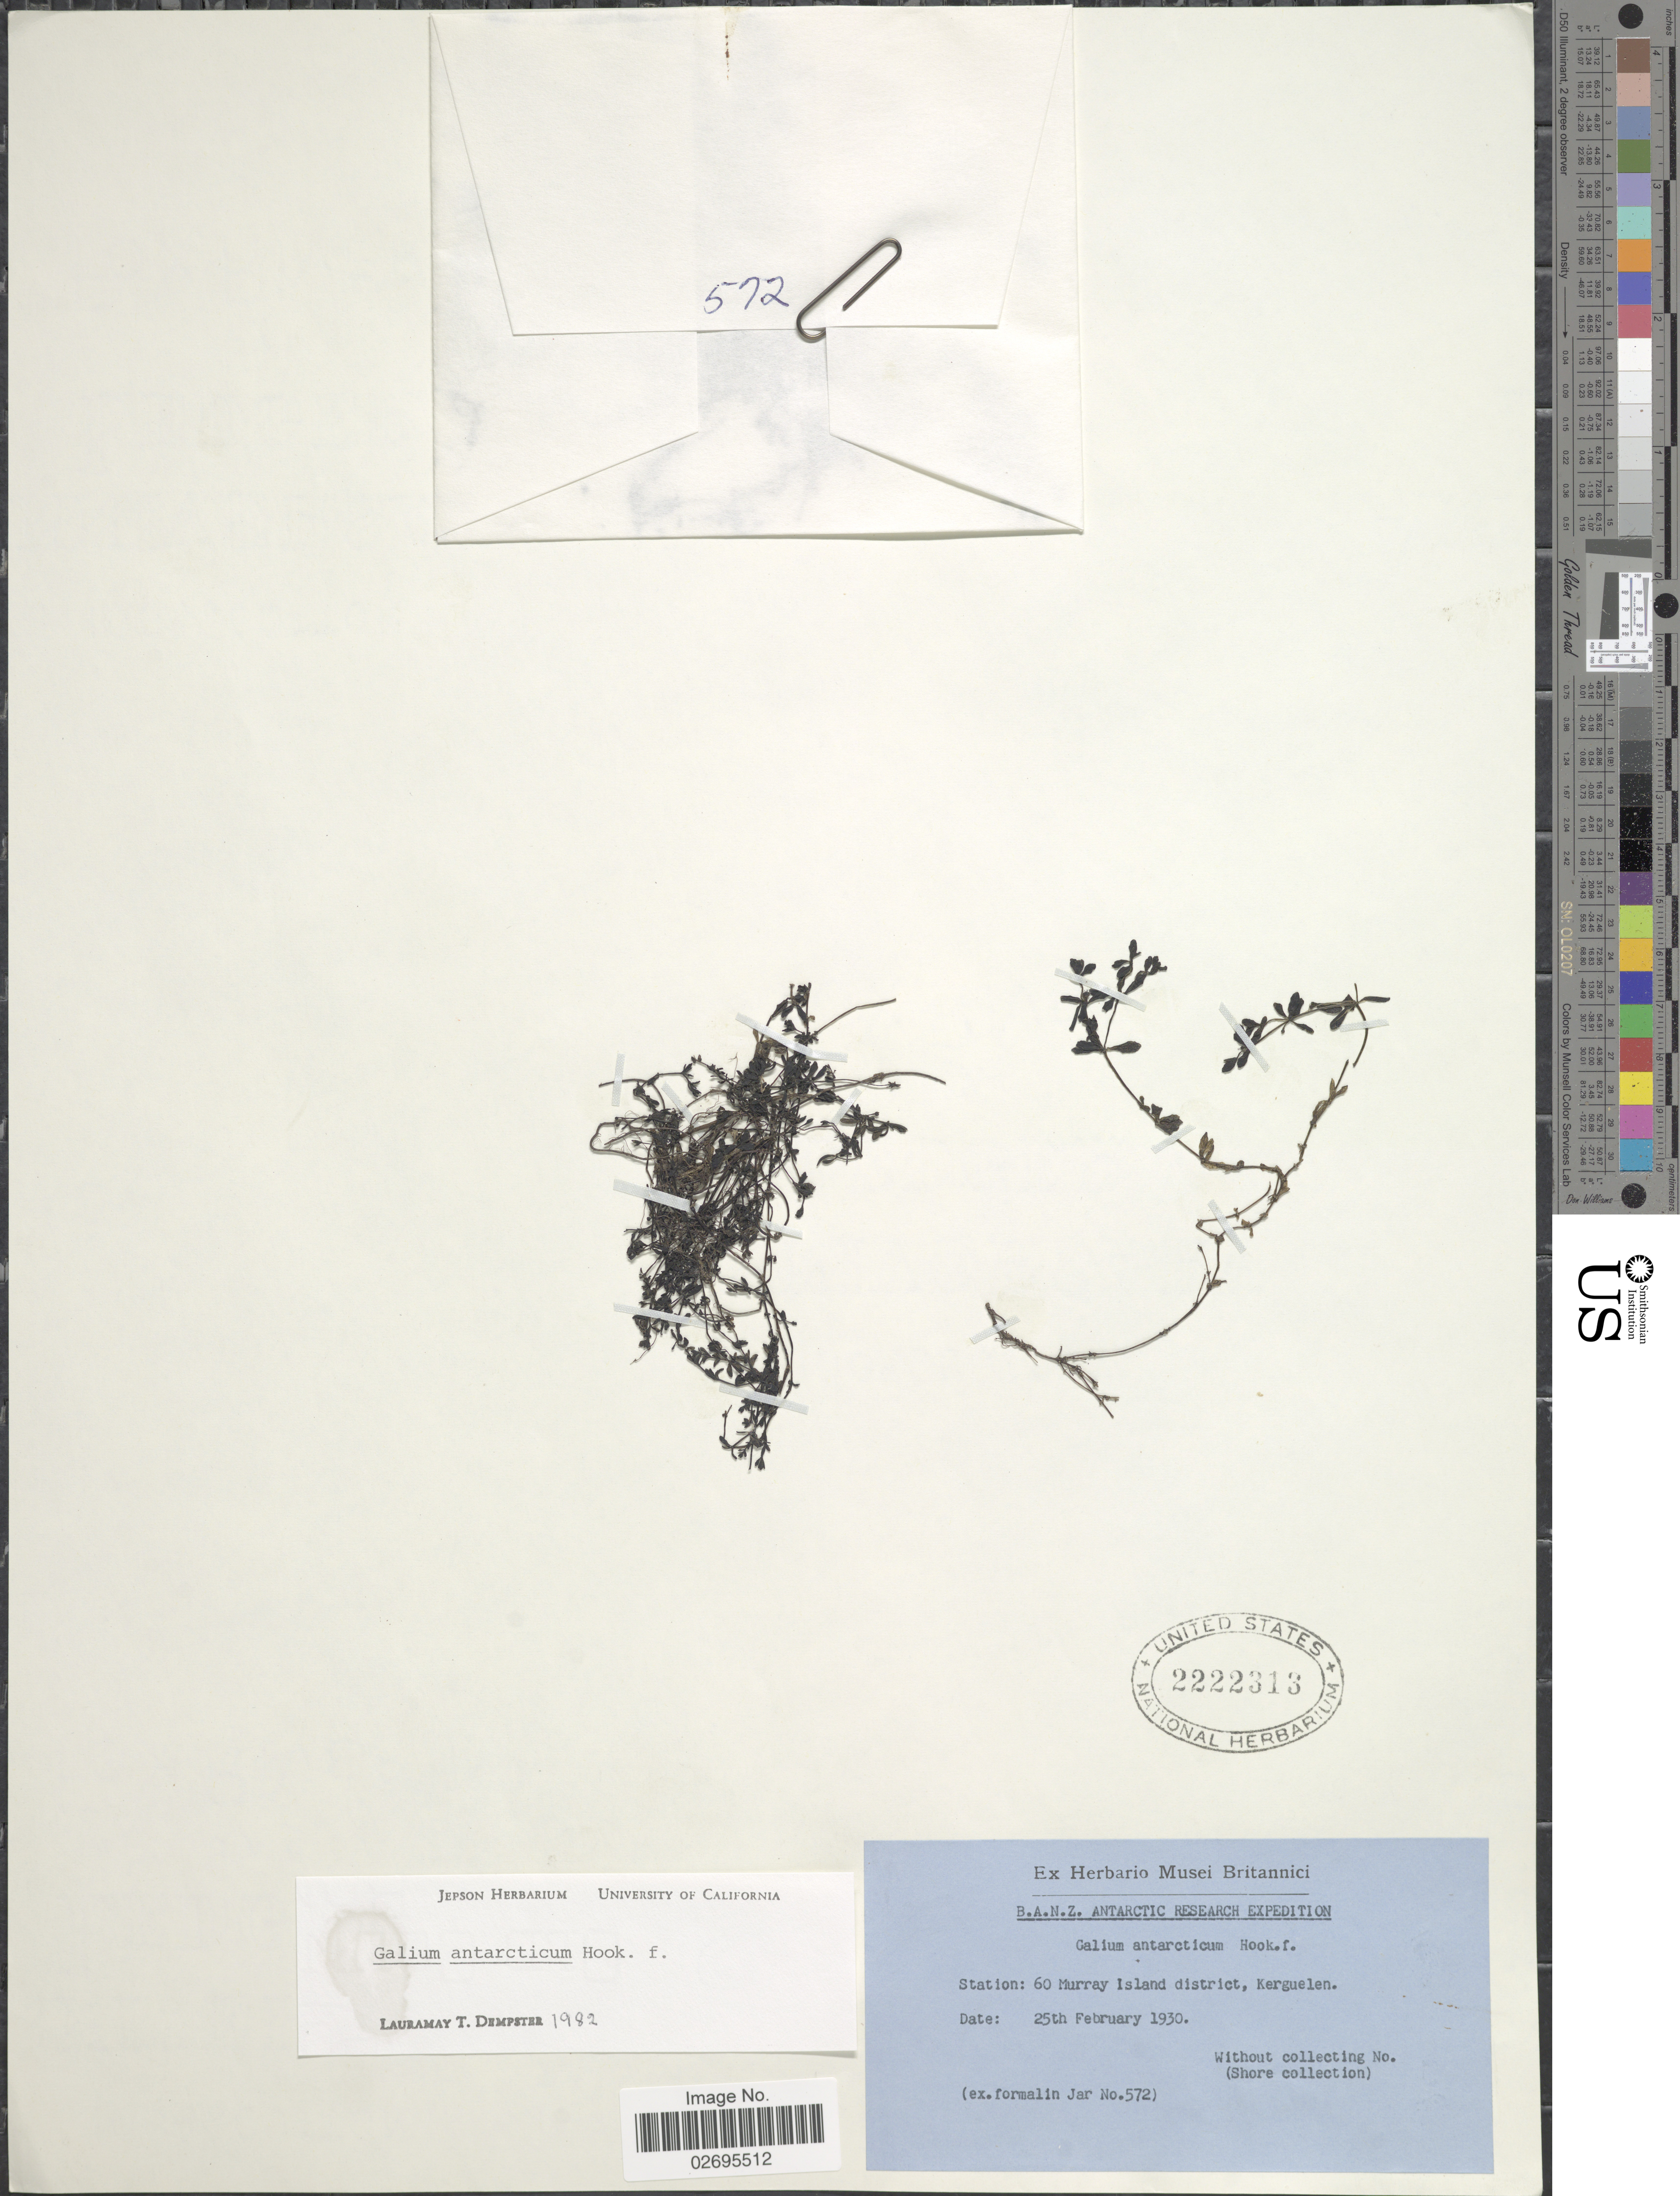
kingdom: Plantae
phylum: Tracheophyta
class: Magnoliopsida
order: Gentianales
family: Rubiaceae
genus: Galium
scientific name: Galium antarcticum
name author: Hook. f.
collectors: ex herb. Musei Britannici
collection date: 1930-02-25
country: French Southern Territories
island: Kerguelen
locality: Station: 60 Murray Island district, Kerguelen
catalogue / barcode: US 2222313